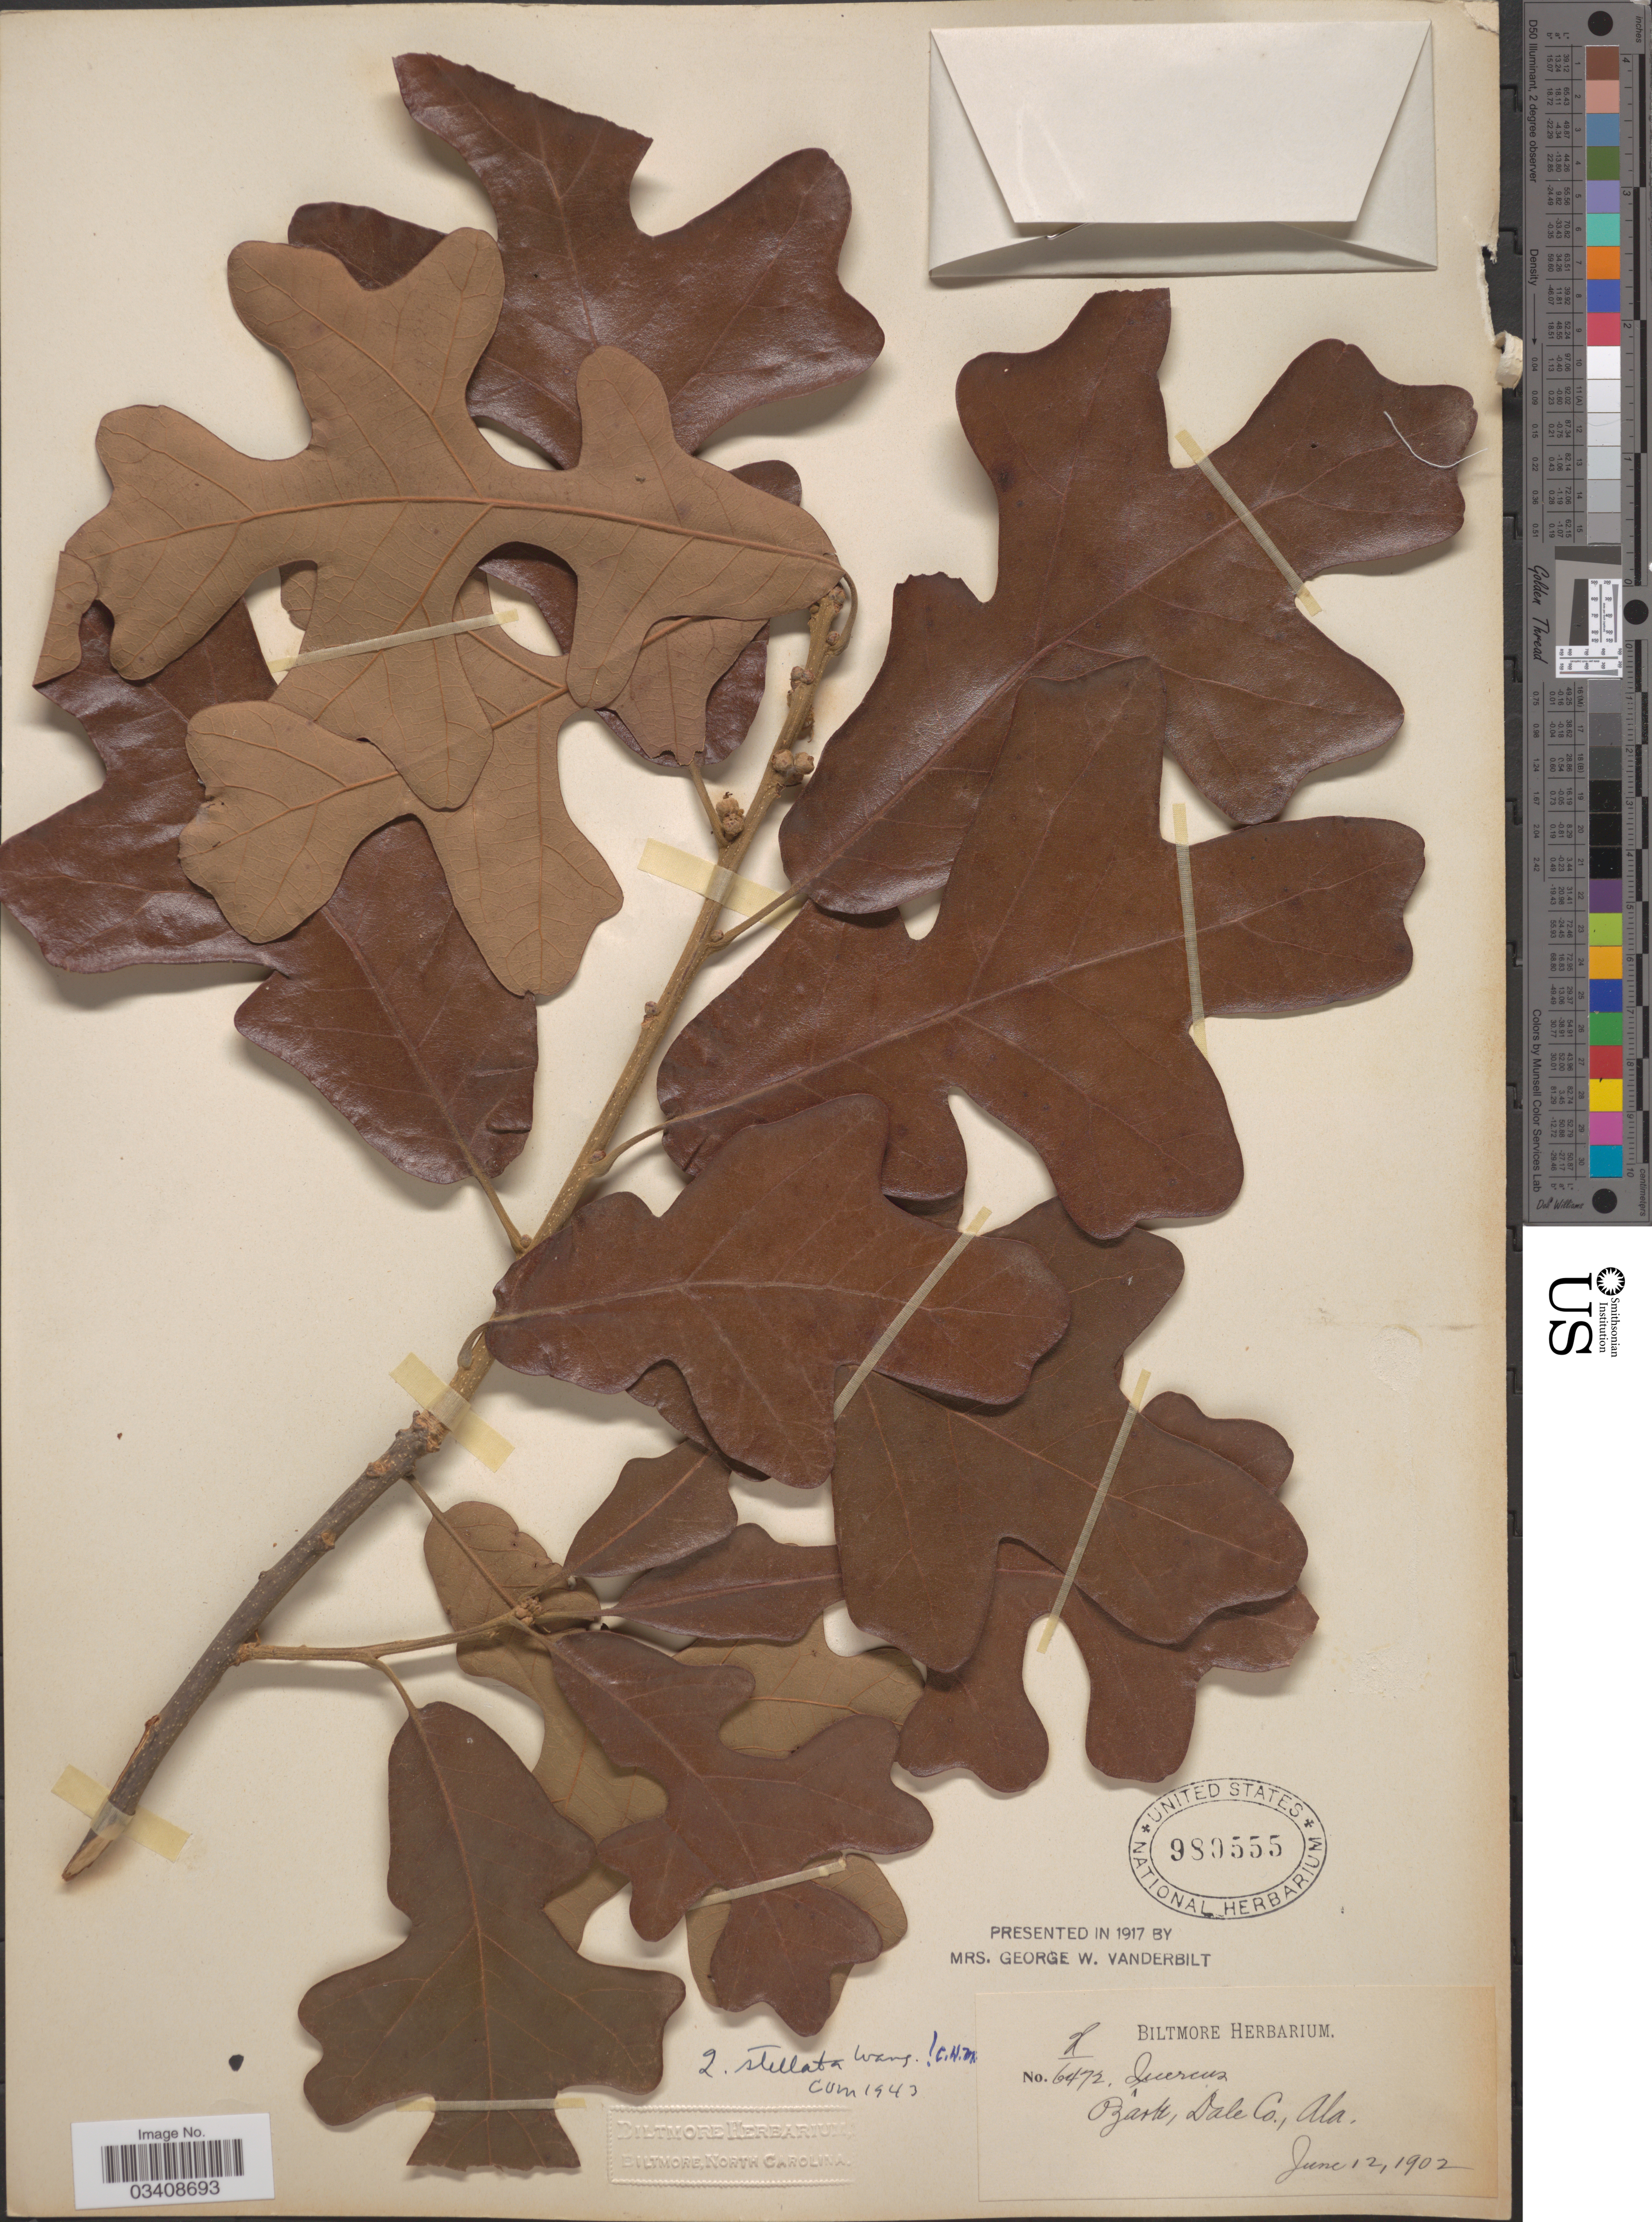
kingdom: Plantae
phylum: Tracheophyta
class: Magnoliopsida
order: Fagales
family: Fagaceae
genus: Quercus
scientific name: Quercus stellata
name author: Wangenh.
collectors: ex herb. Biltmore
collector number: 6472h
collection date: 1902-06-12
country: United States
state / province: Alabama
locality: Ozark, Dale Co.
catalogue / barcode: US 980555